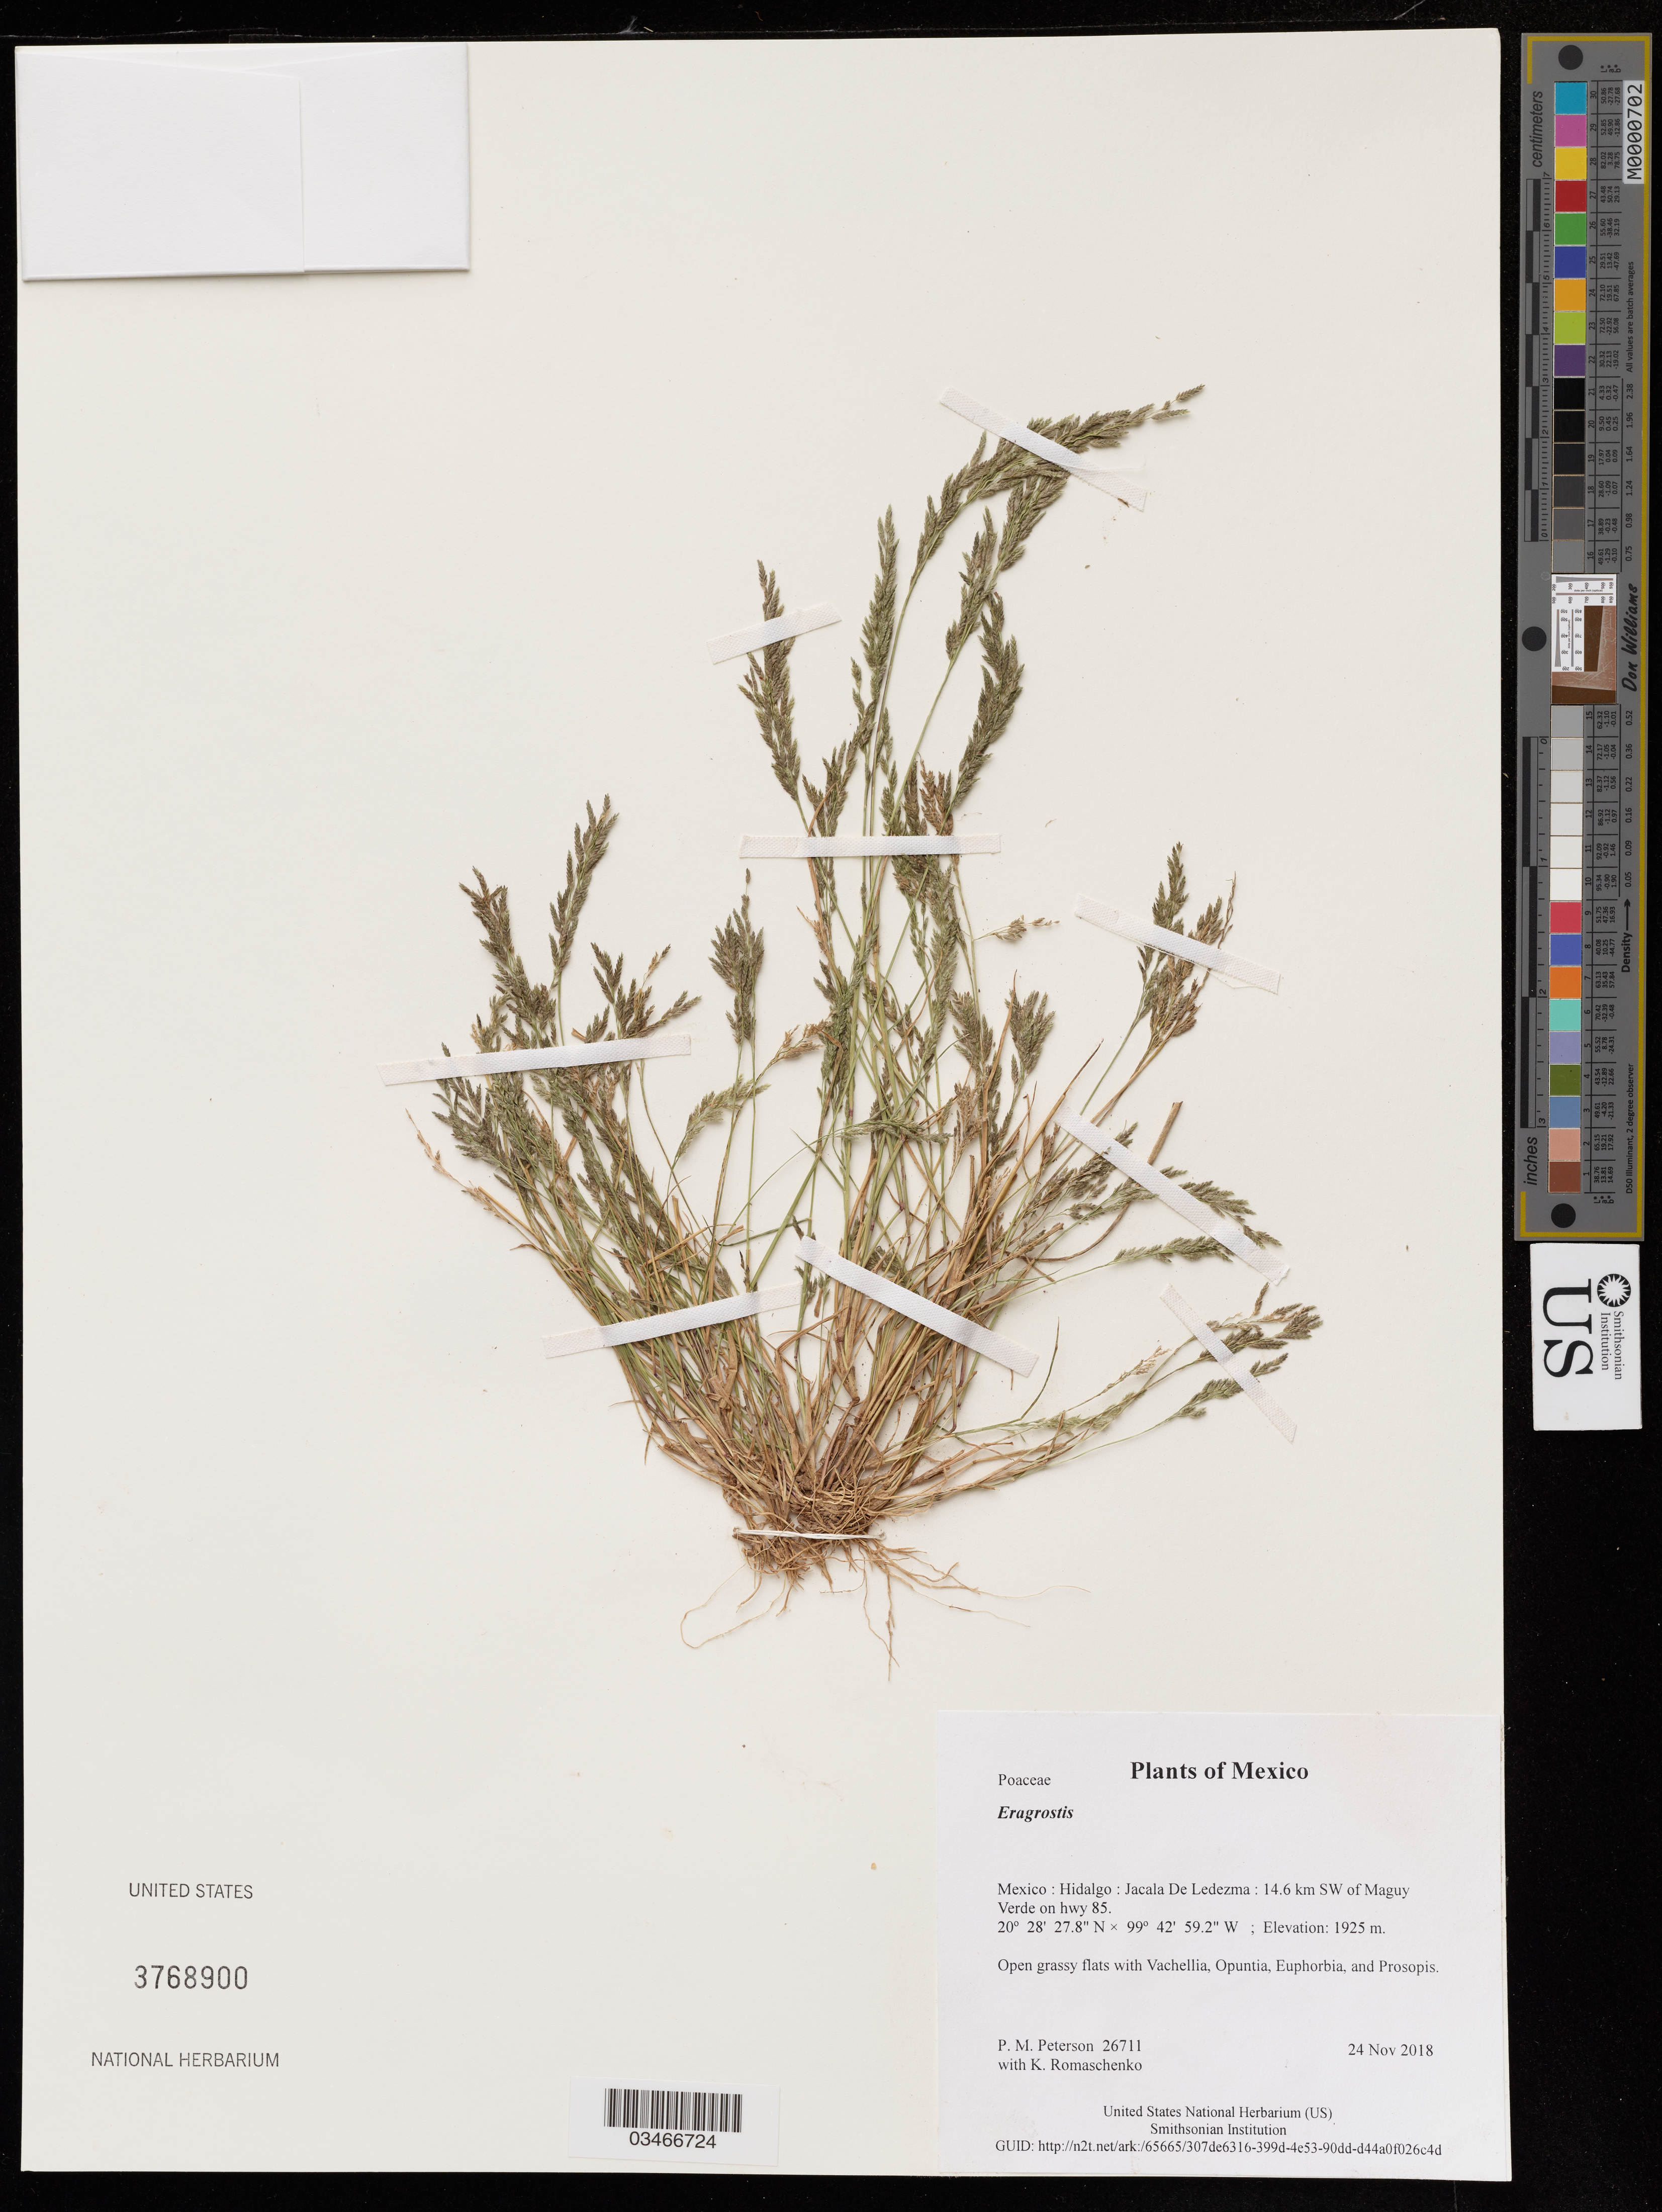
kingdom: Plantae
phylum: Tracheophyta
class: Liliopsida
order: Poales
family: Poaceae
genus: Eragrostis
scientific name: Eragrostis sp.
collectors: P. M. Peterson & K. Romaschenko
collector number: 26711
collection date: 2018-11-24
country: Mexico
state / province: Hidalgo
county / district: Jacala De Ledezma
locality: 14.6 km SW of Maguy Verde on hwy 85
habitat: Open grassy flats with Vachellia, Opuntia, Euphorbia, and Prosopis.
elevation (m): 1925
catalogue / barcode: US 3768900